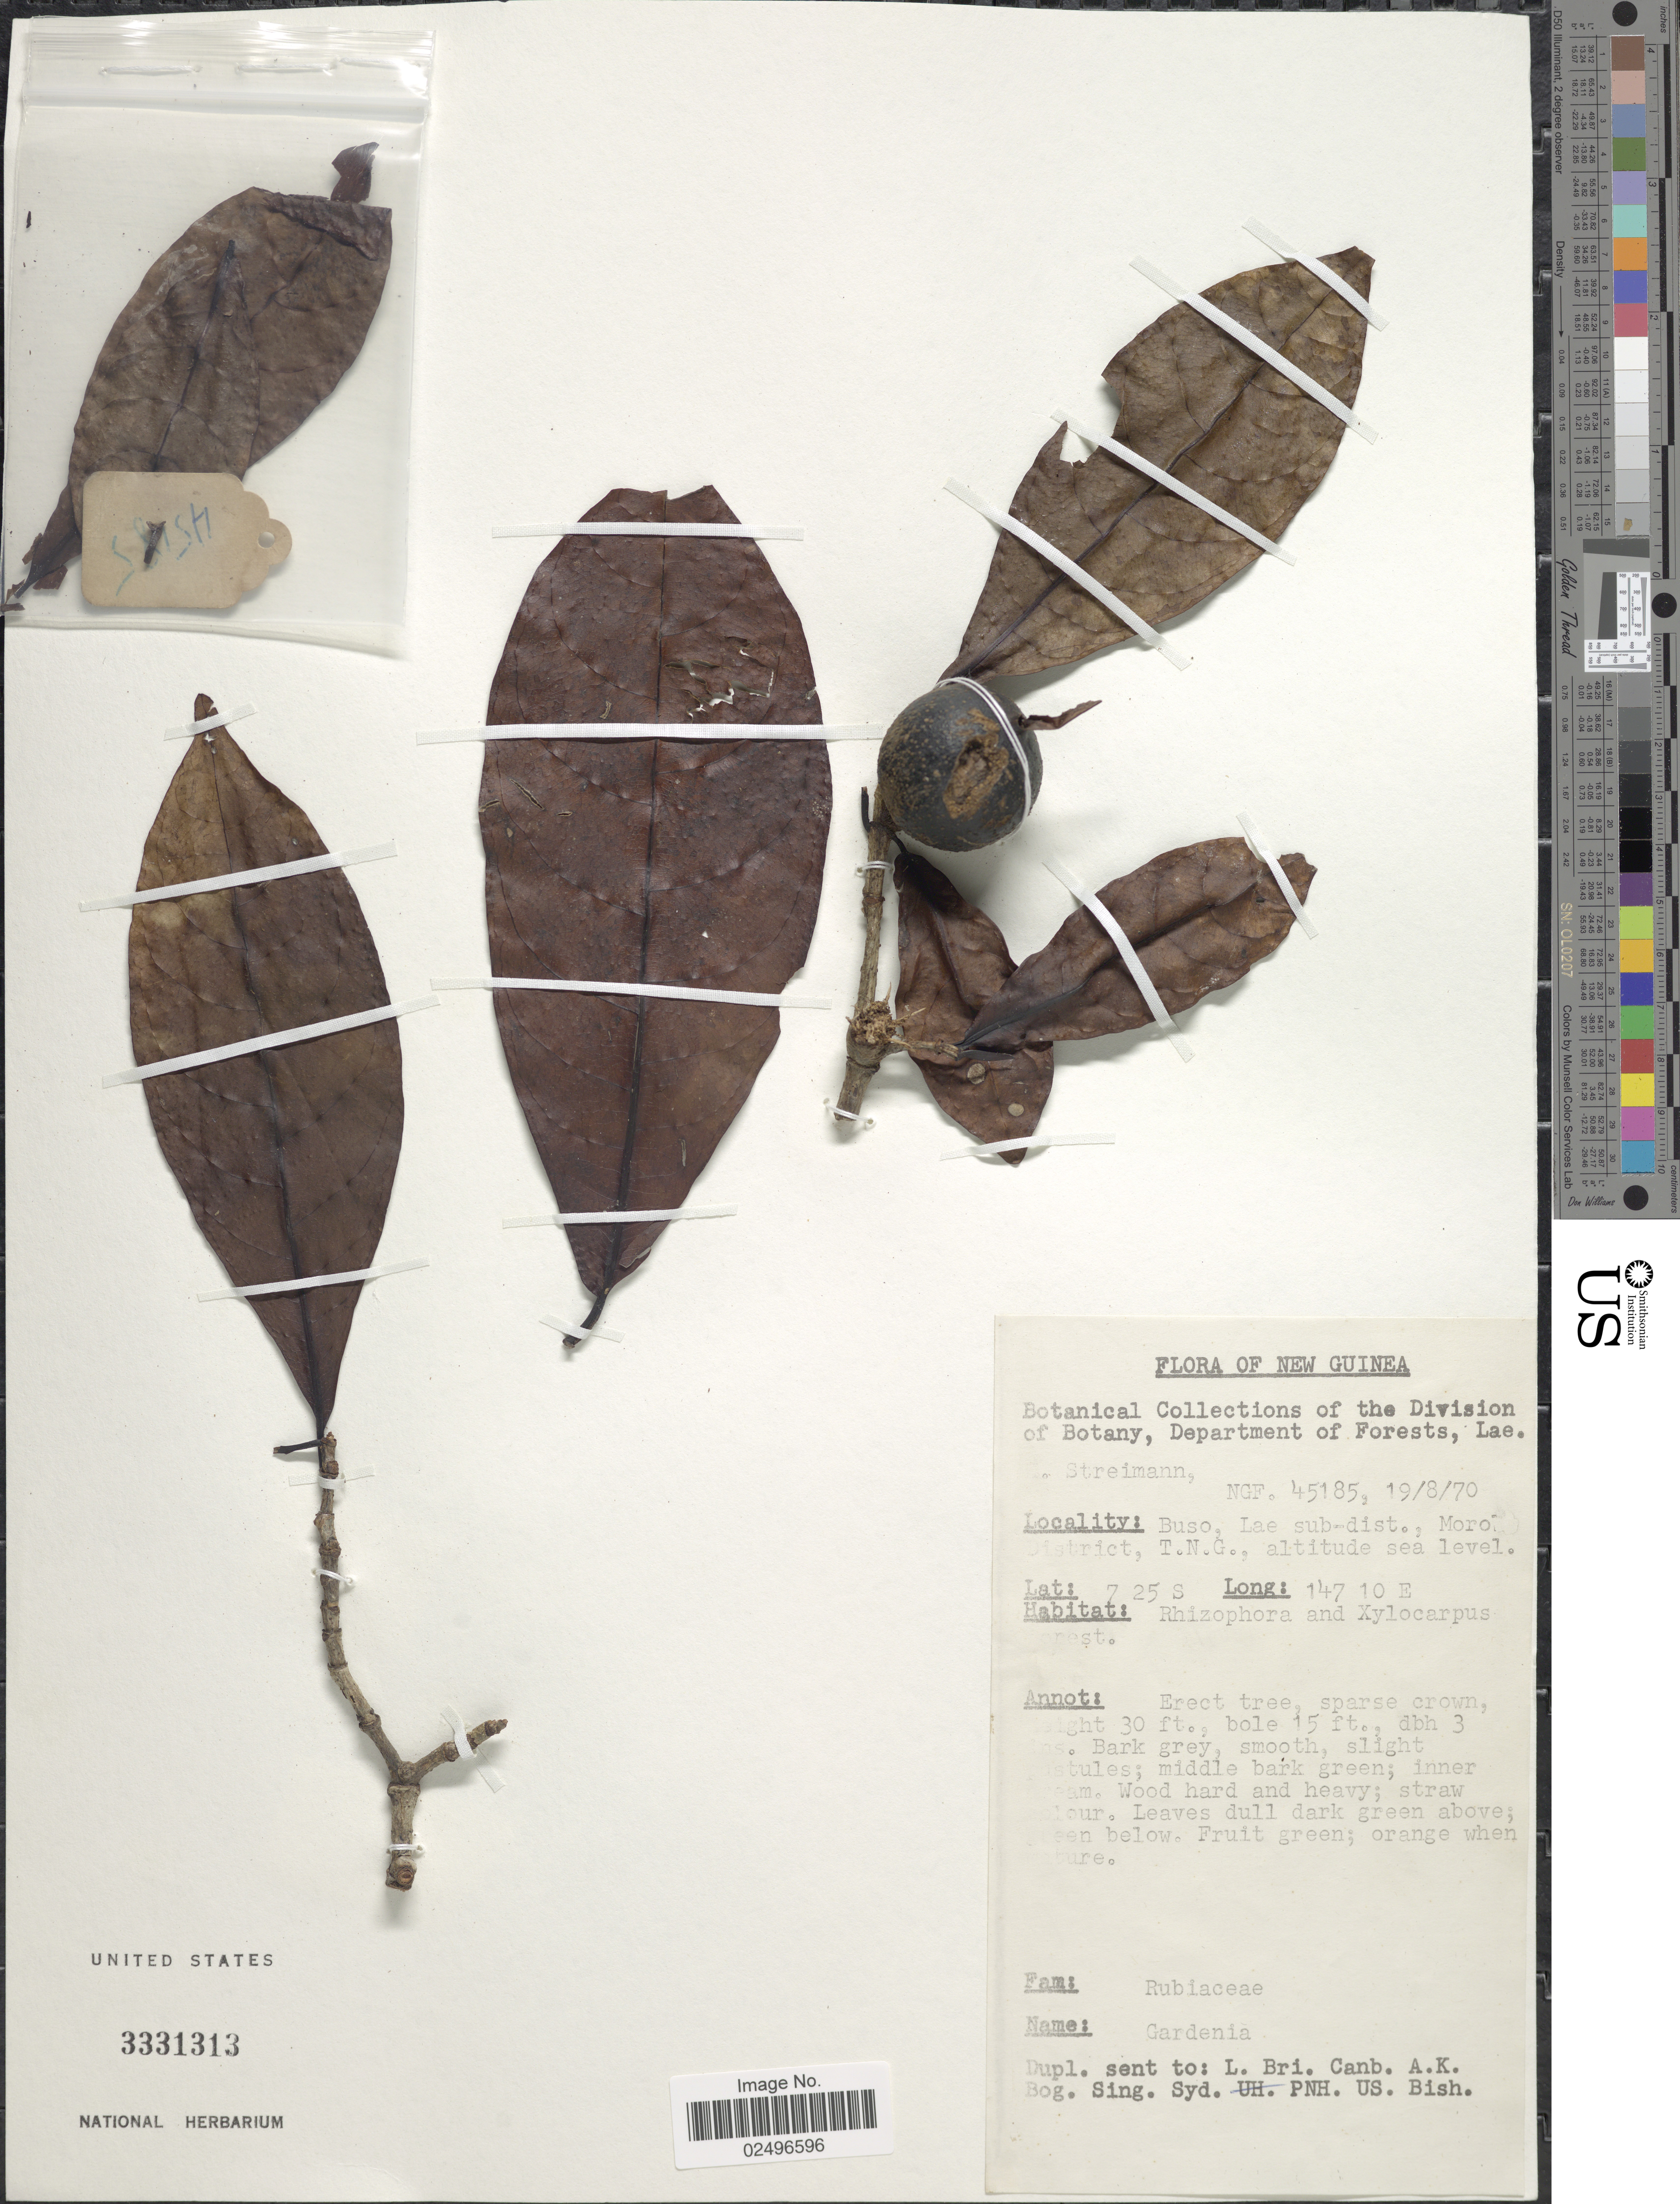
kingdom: Plantae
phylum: Tracheophyta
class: Magnoliopsida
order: Gentianales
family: Rubiaceae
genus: Gardenia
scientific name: Gardenia sp.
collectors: H. Streimann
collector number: NGF45185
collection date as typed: Transcribed d/m/y: 19/8/70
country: Papua New Guinea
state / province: Morobe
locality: New Guinea. Buso, Lae sub-dist., T. N G.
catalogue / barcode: US 3331313